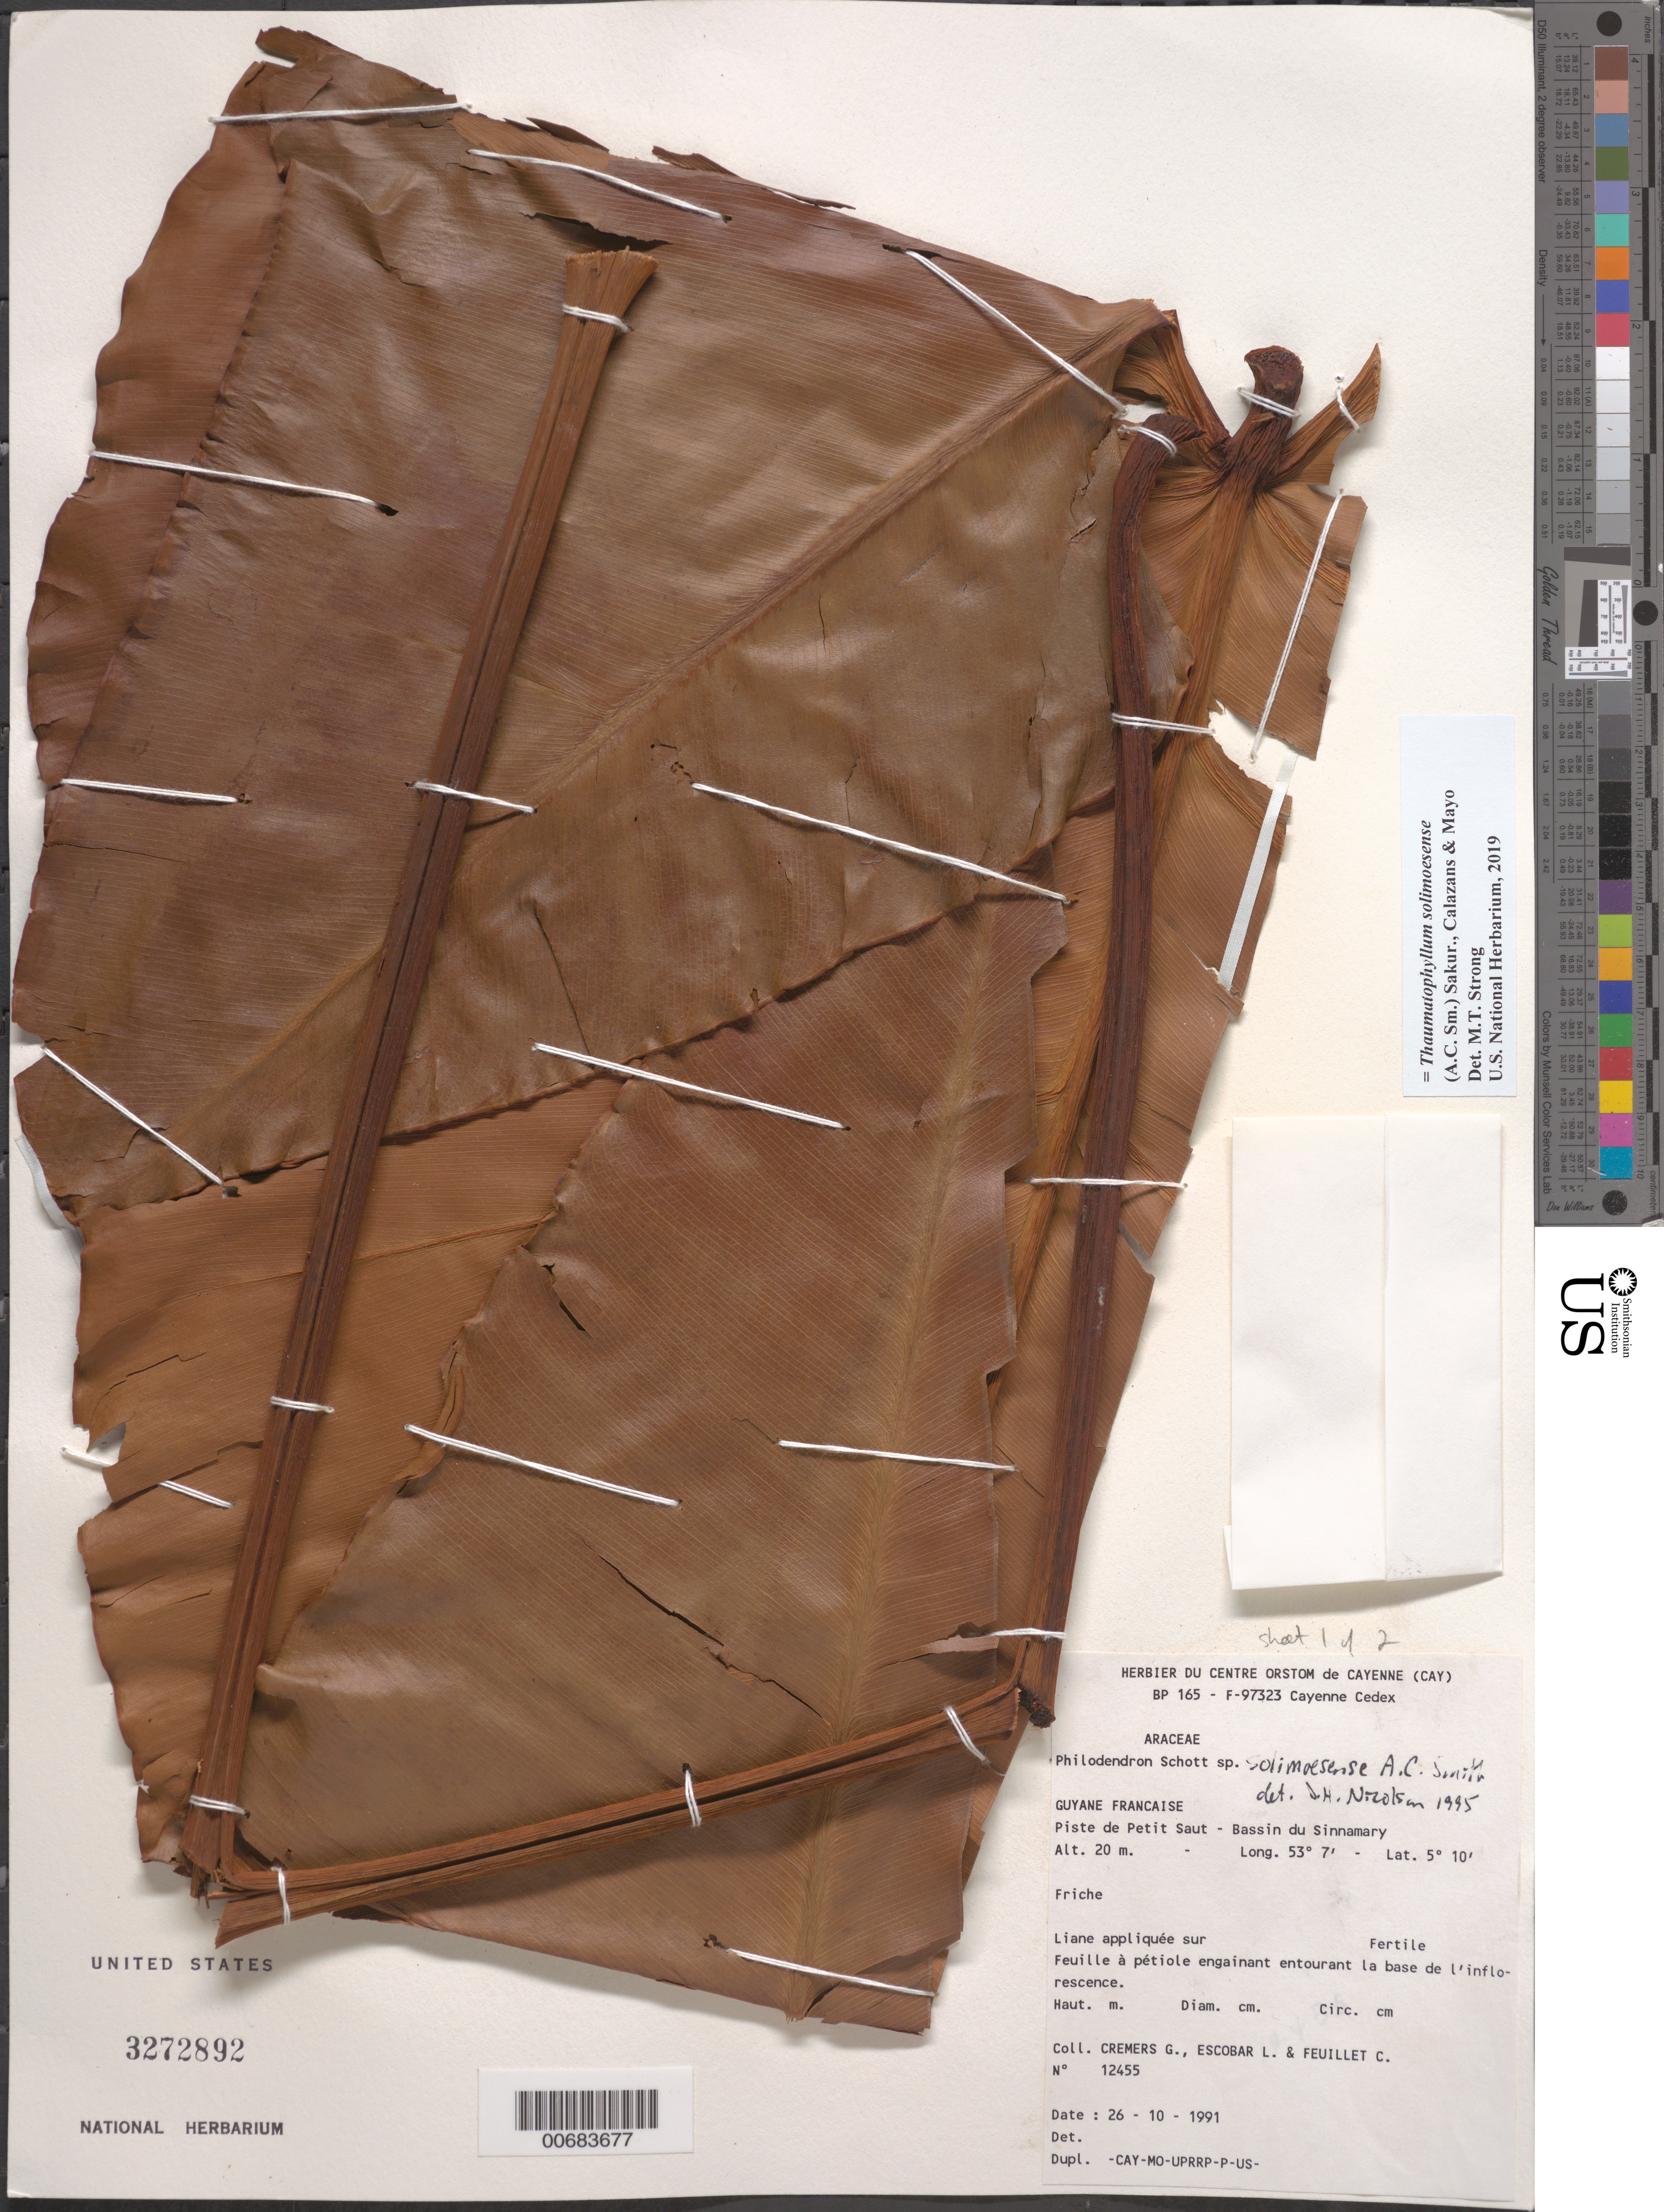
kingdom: Plantae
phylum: Tracheophyta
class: Liliopsida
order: Alismatales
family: Araceae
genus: Thaumatophyllum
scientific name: Thaumatophyllum solimoesense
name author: (A.C. Sm.) Sakur. et al.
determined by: Strong, Mark T., (BOT), Smithsonian Institution - National Museum of Natural History (UNITED STATES)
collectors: G. Cremers, L. Escobar & C. Feuillet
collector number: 12455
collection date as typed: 26-Oct-91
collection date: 1991-10-26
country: French Guiana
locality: Piste de Petit Saut, Bassin du Sinnamary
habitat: Waste land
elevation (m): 20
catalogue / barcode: US 3272892